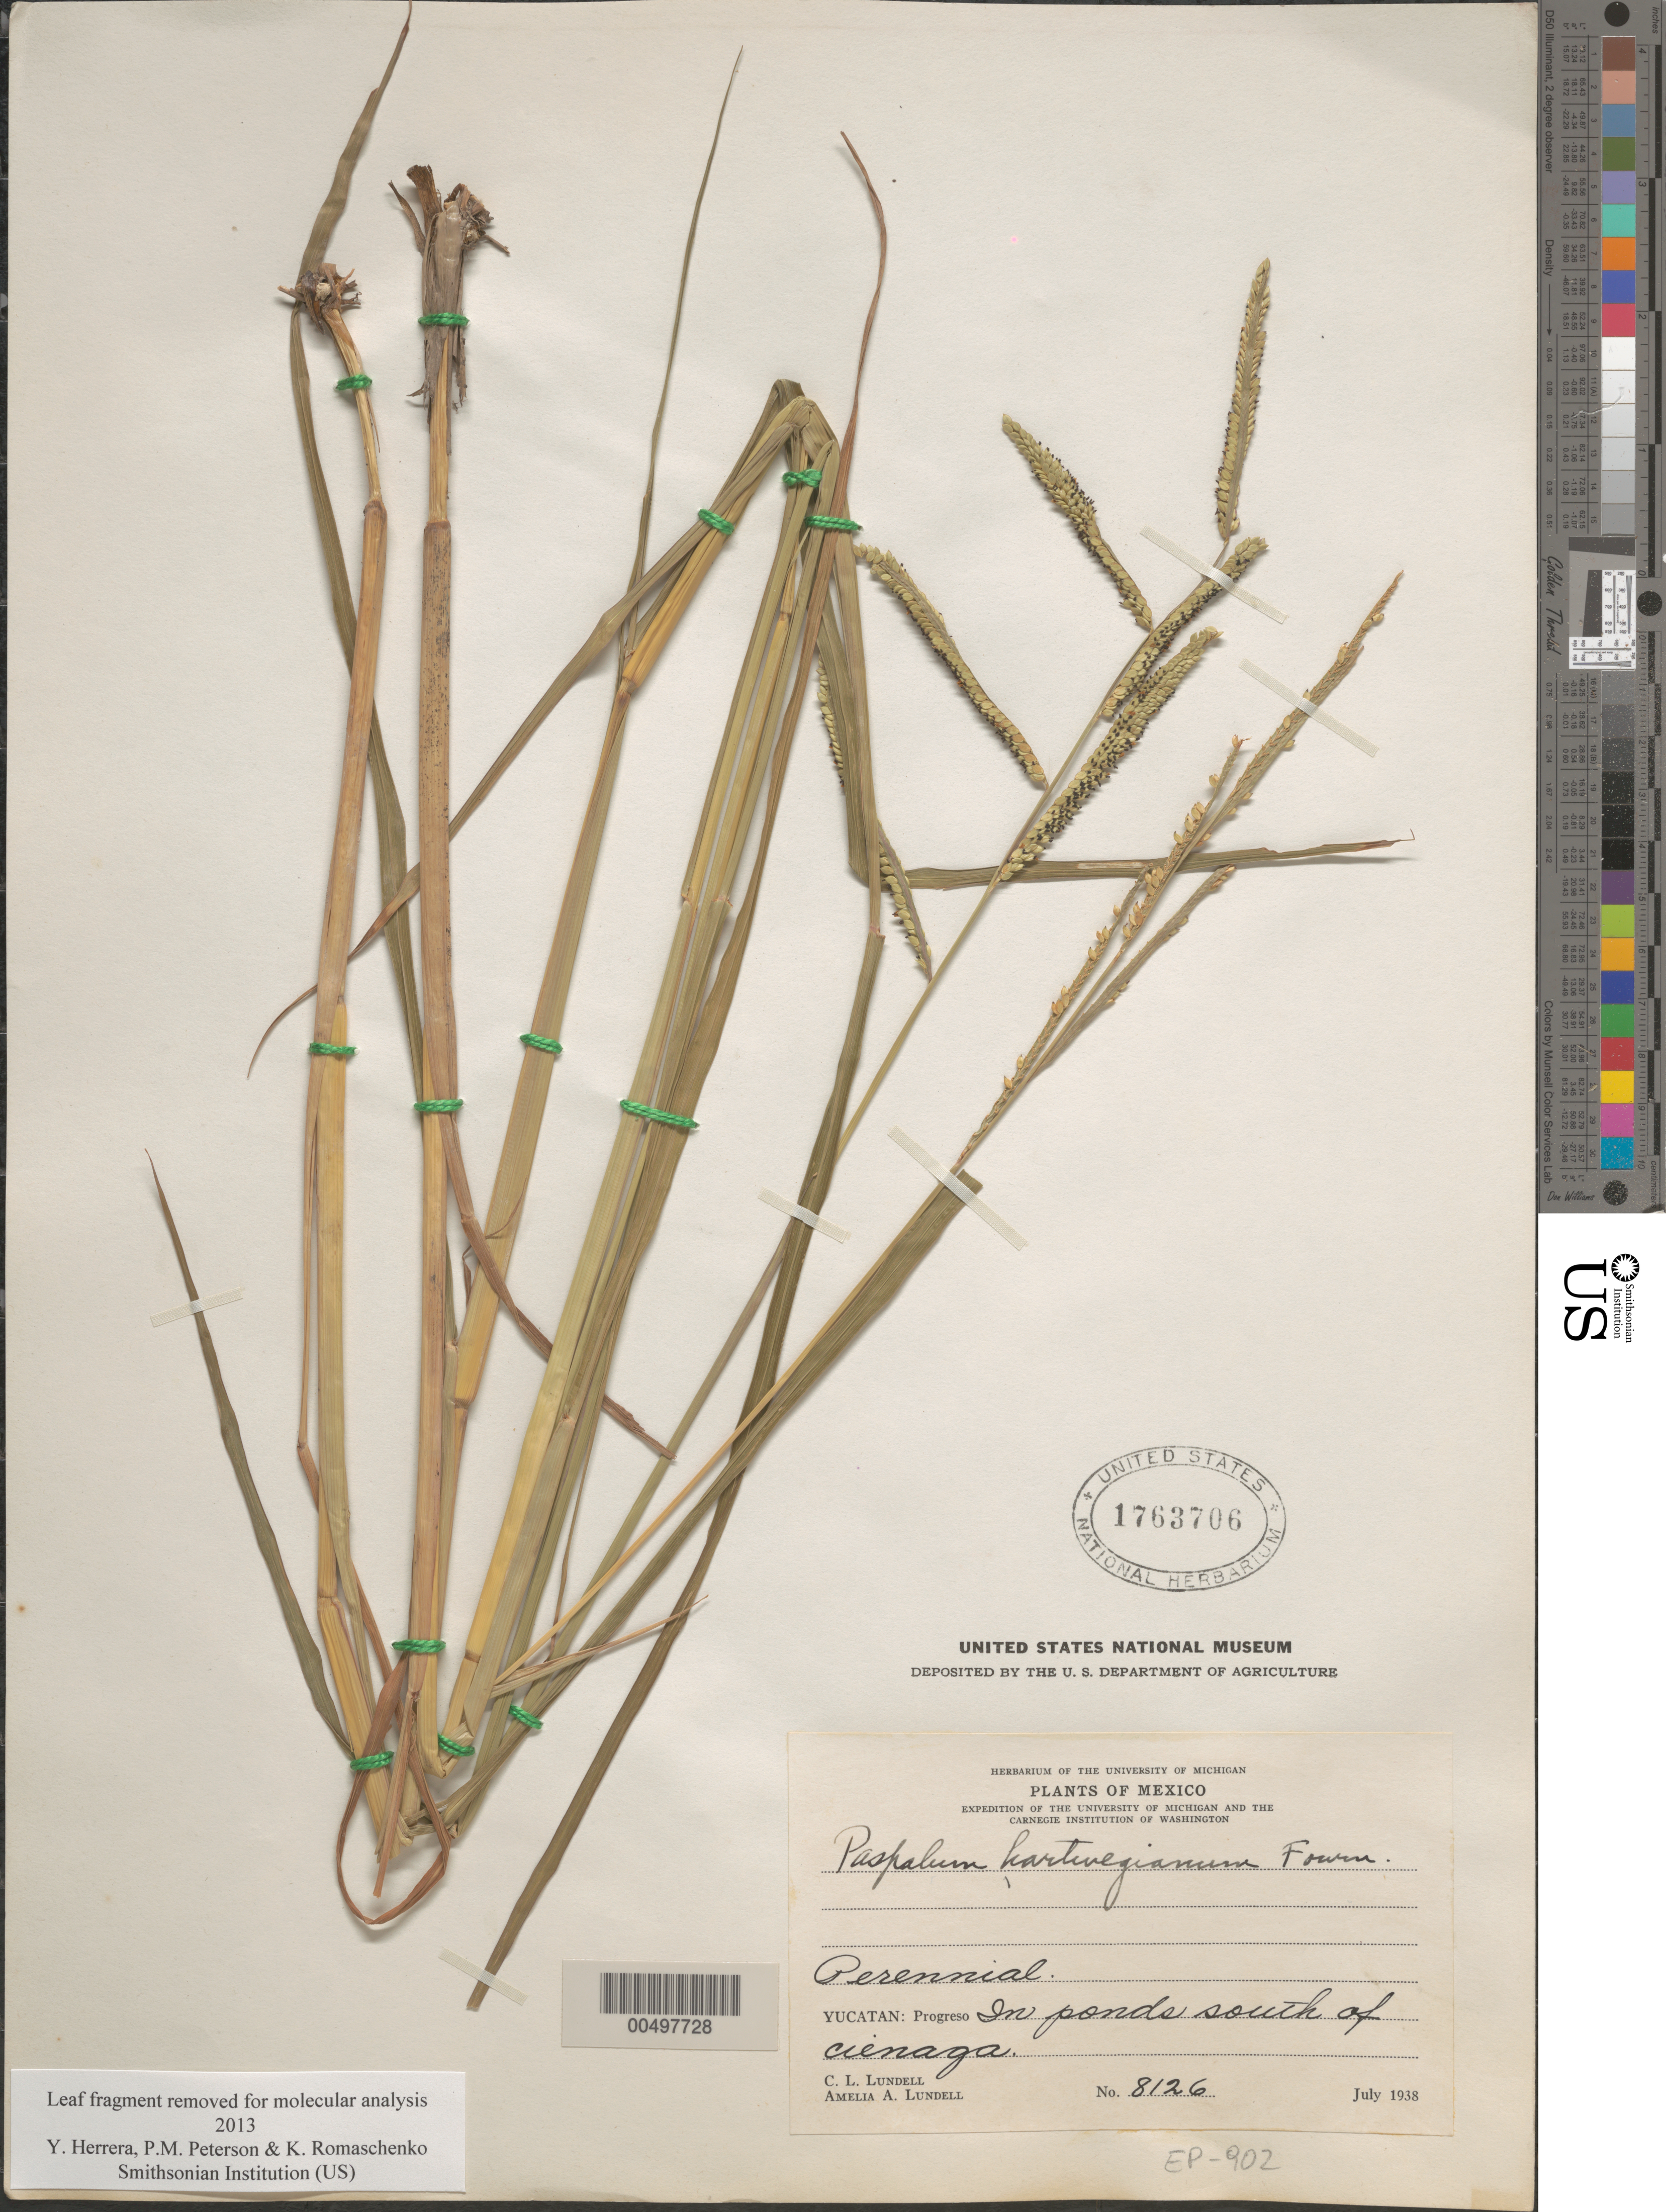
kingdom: Plantae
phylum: Tracheophyta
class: Liliopsida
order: Poales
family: Poaceae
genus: Paspalum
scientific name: Paspalum hartwegianum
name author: E. Fourn.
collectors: C. L. Lundell & A. A. Lundell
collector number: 8126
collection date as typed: Jul 1938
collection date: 1938-07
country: Mexico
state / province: Yucatan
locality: Progreso, S of cienega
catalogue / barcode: US 1763706